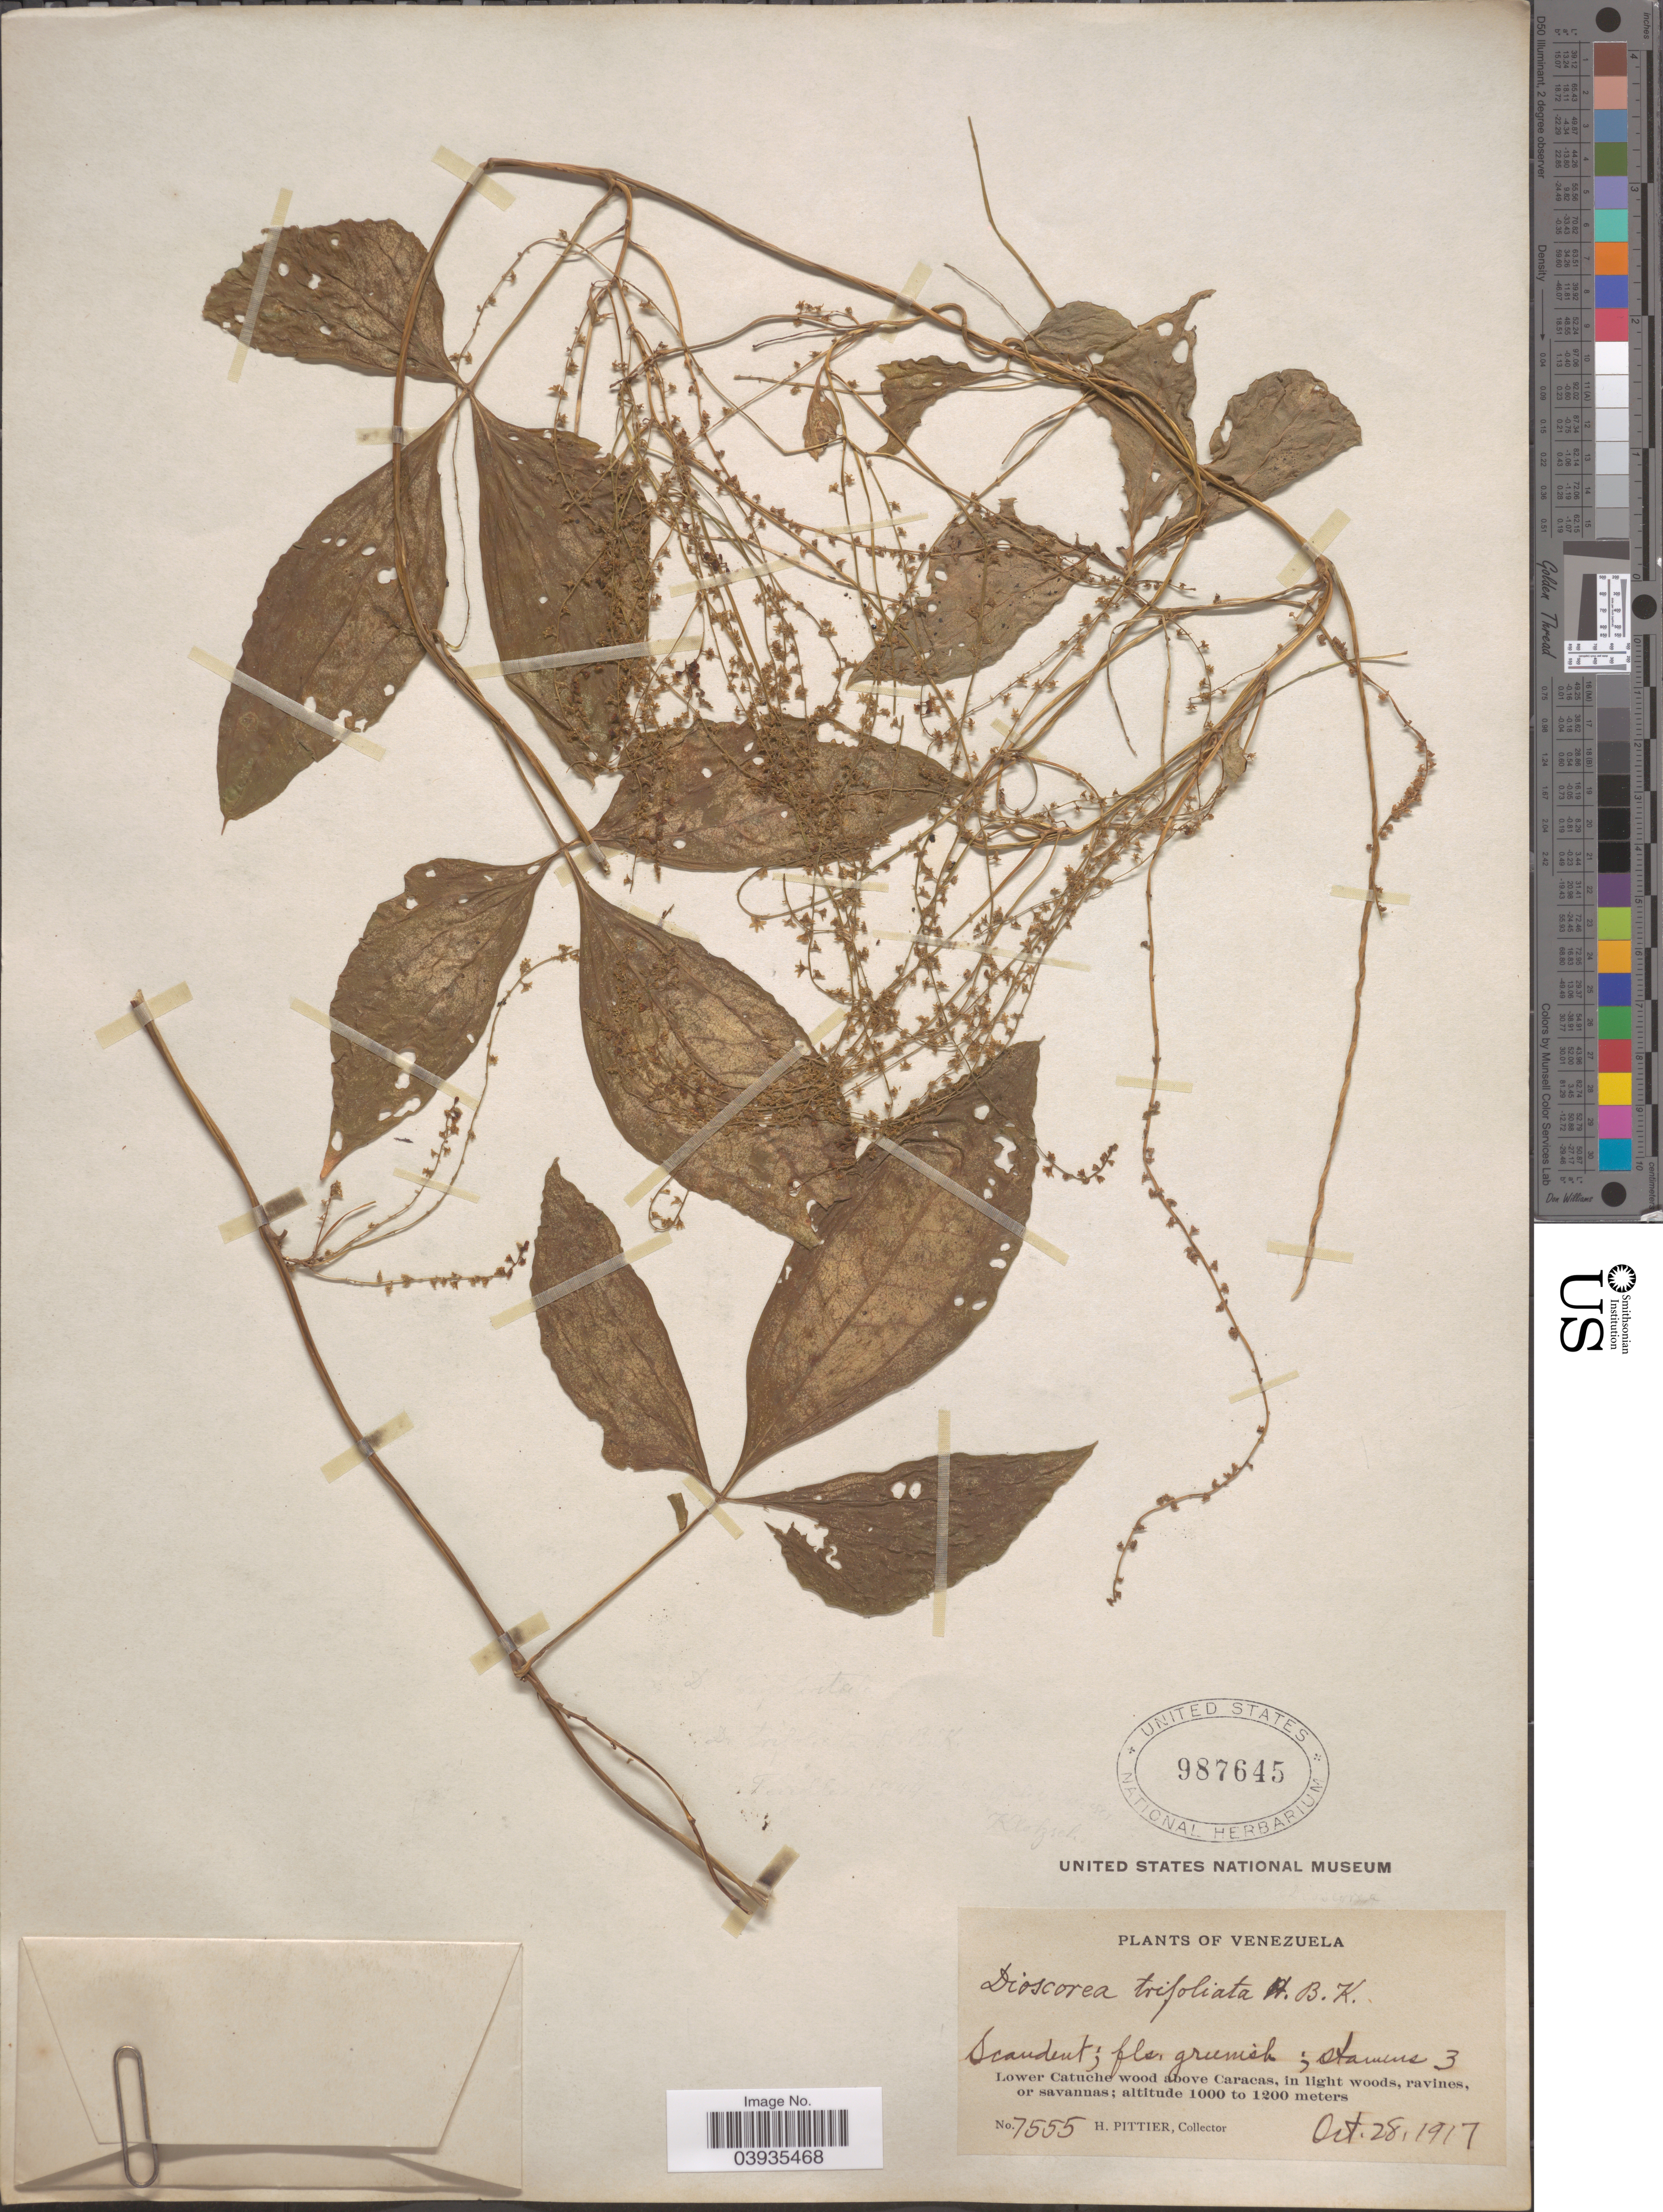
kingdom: Plantae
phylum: Tracheophyta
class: Liliopsida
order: Dioscoreales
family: Dioscoreaceae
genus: Dioscorea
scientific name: Dioscorea trifoliata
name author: Kunth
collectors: H. F. Pittier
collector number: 7555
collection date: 1917-10-28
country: Venezuela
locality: Lower Catuche wood above Caracas, in light woods, ravines, or savannas.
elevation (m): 1000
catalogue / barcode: US 987645